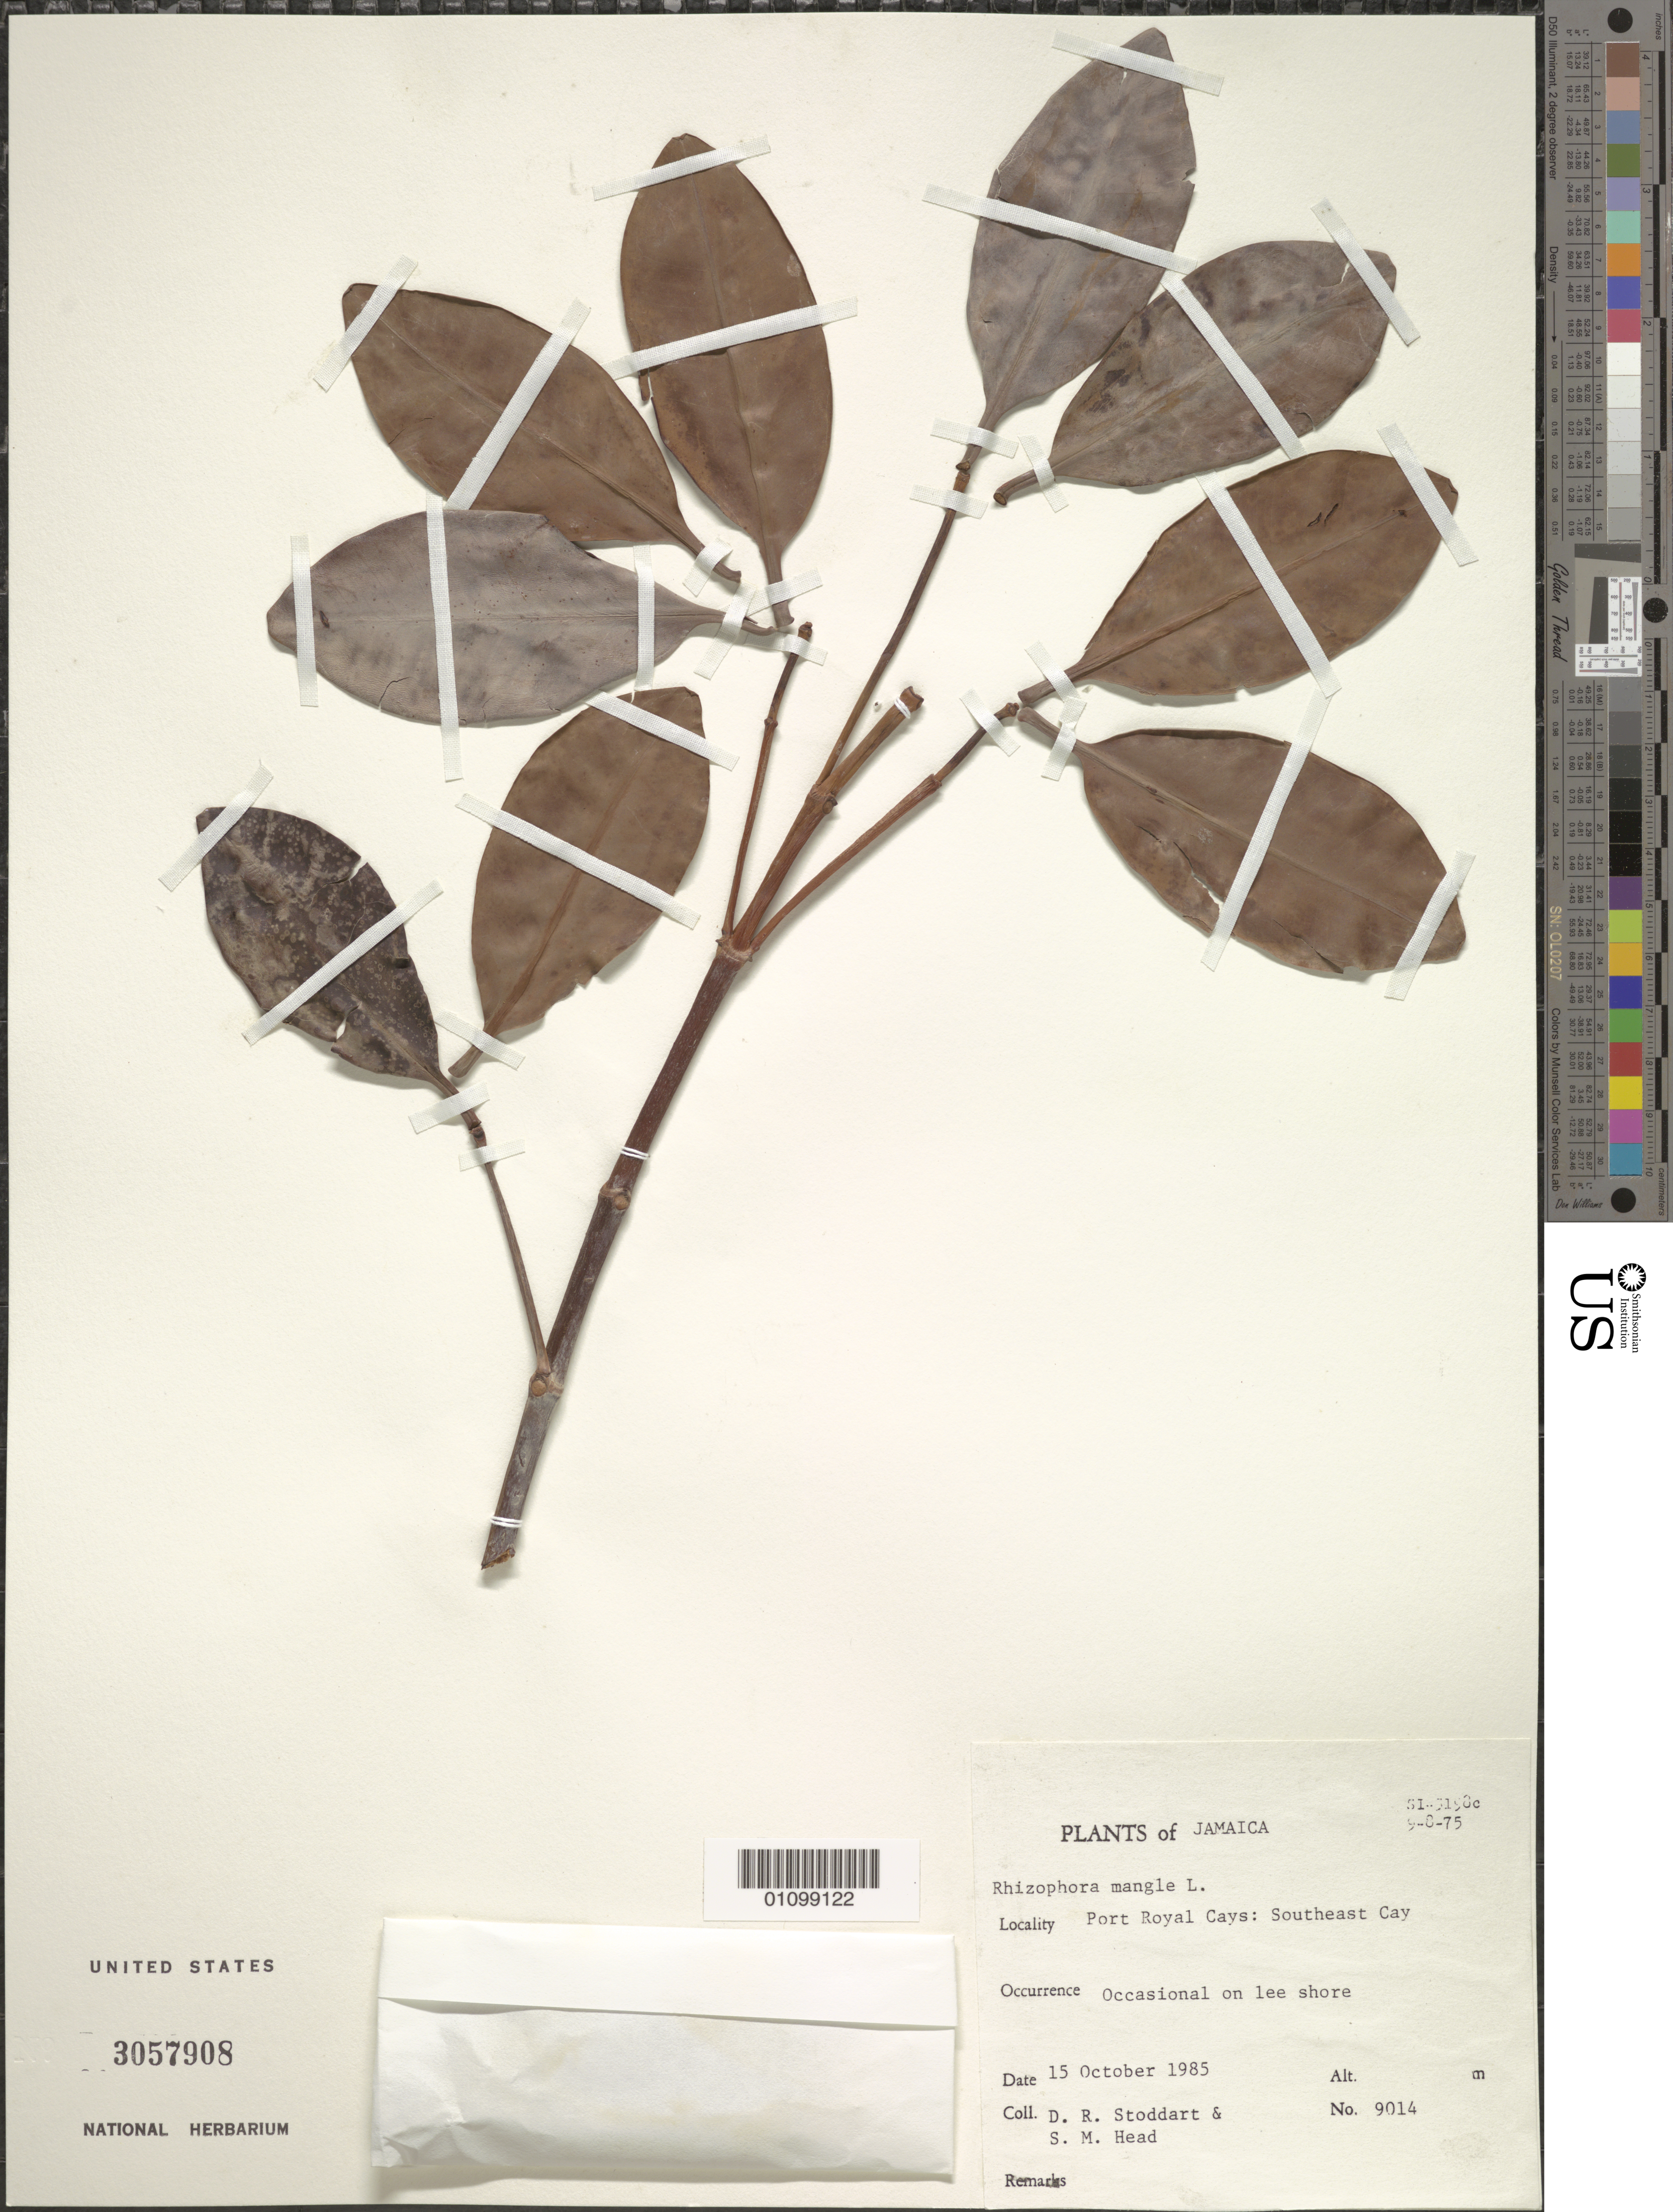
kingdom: Plantae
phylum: Tracheophyta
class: Magnoliopsida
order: Malpighiales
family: Rhizophoraceae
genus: Rhizophora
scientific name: Rhizophora mangle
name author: L.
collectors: D. R. Stoddart & S. Head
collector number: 9014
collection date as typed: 15 Oct 1985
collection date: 1985-10-15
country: Jamaica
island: Jamaica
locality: Port Royal Cays: SE Cay. Occasional on lee shore.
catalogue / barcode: US 3057908